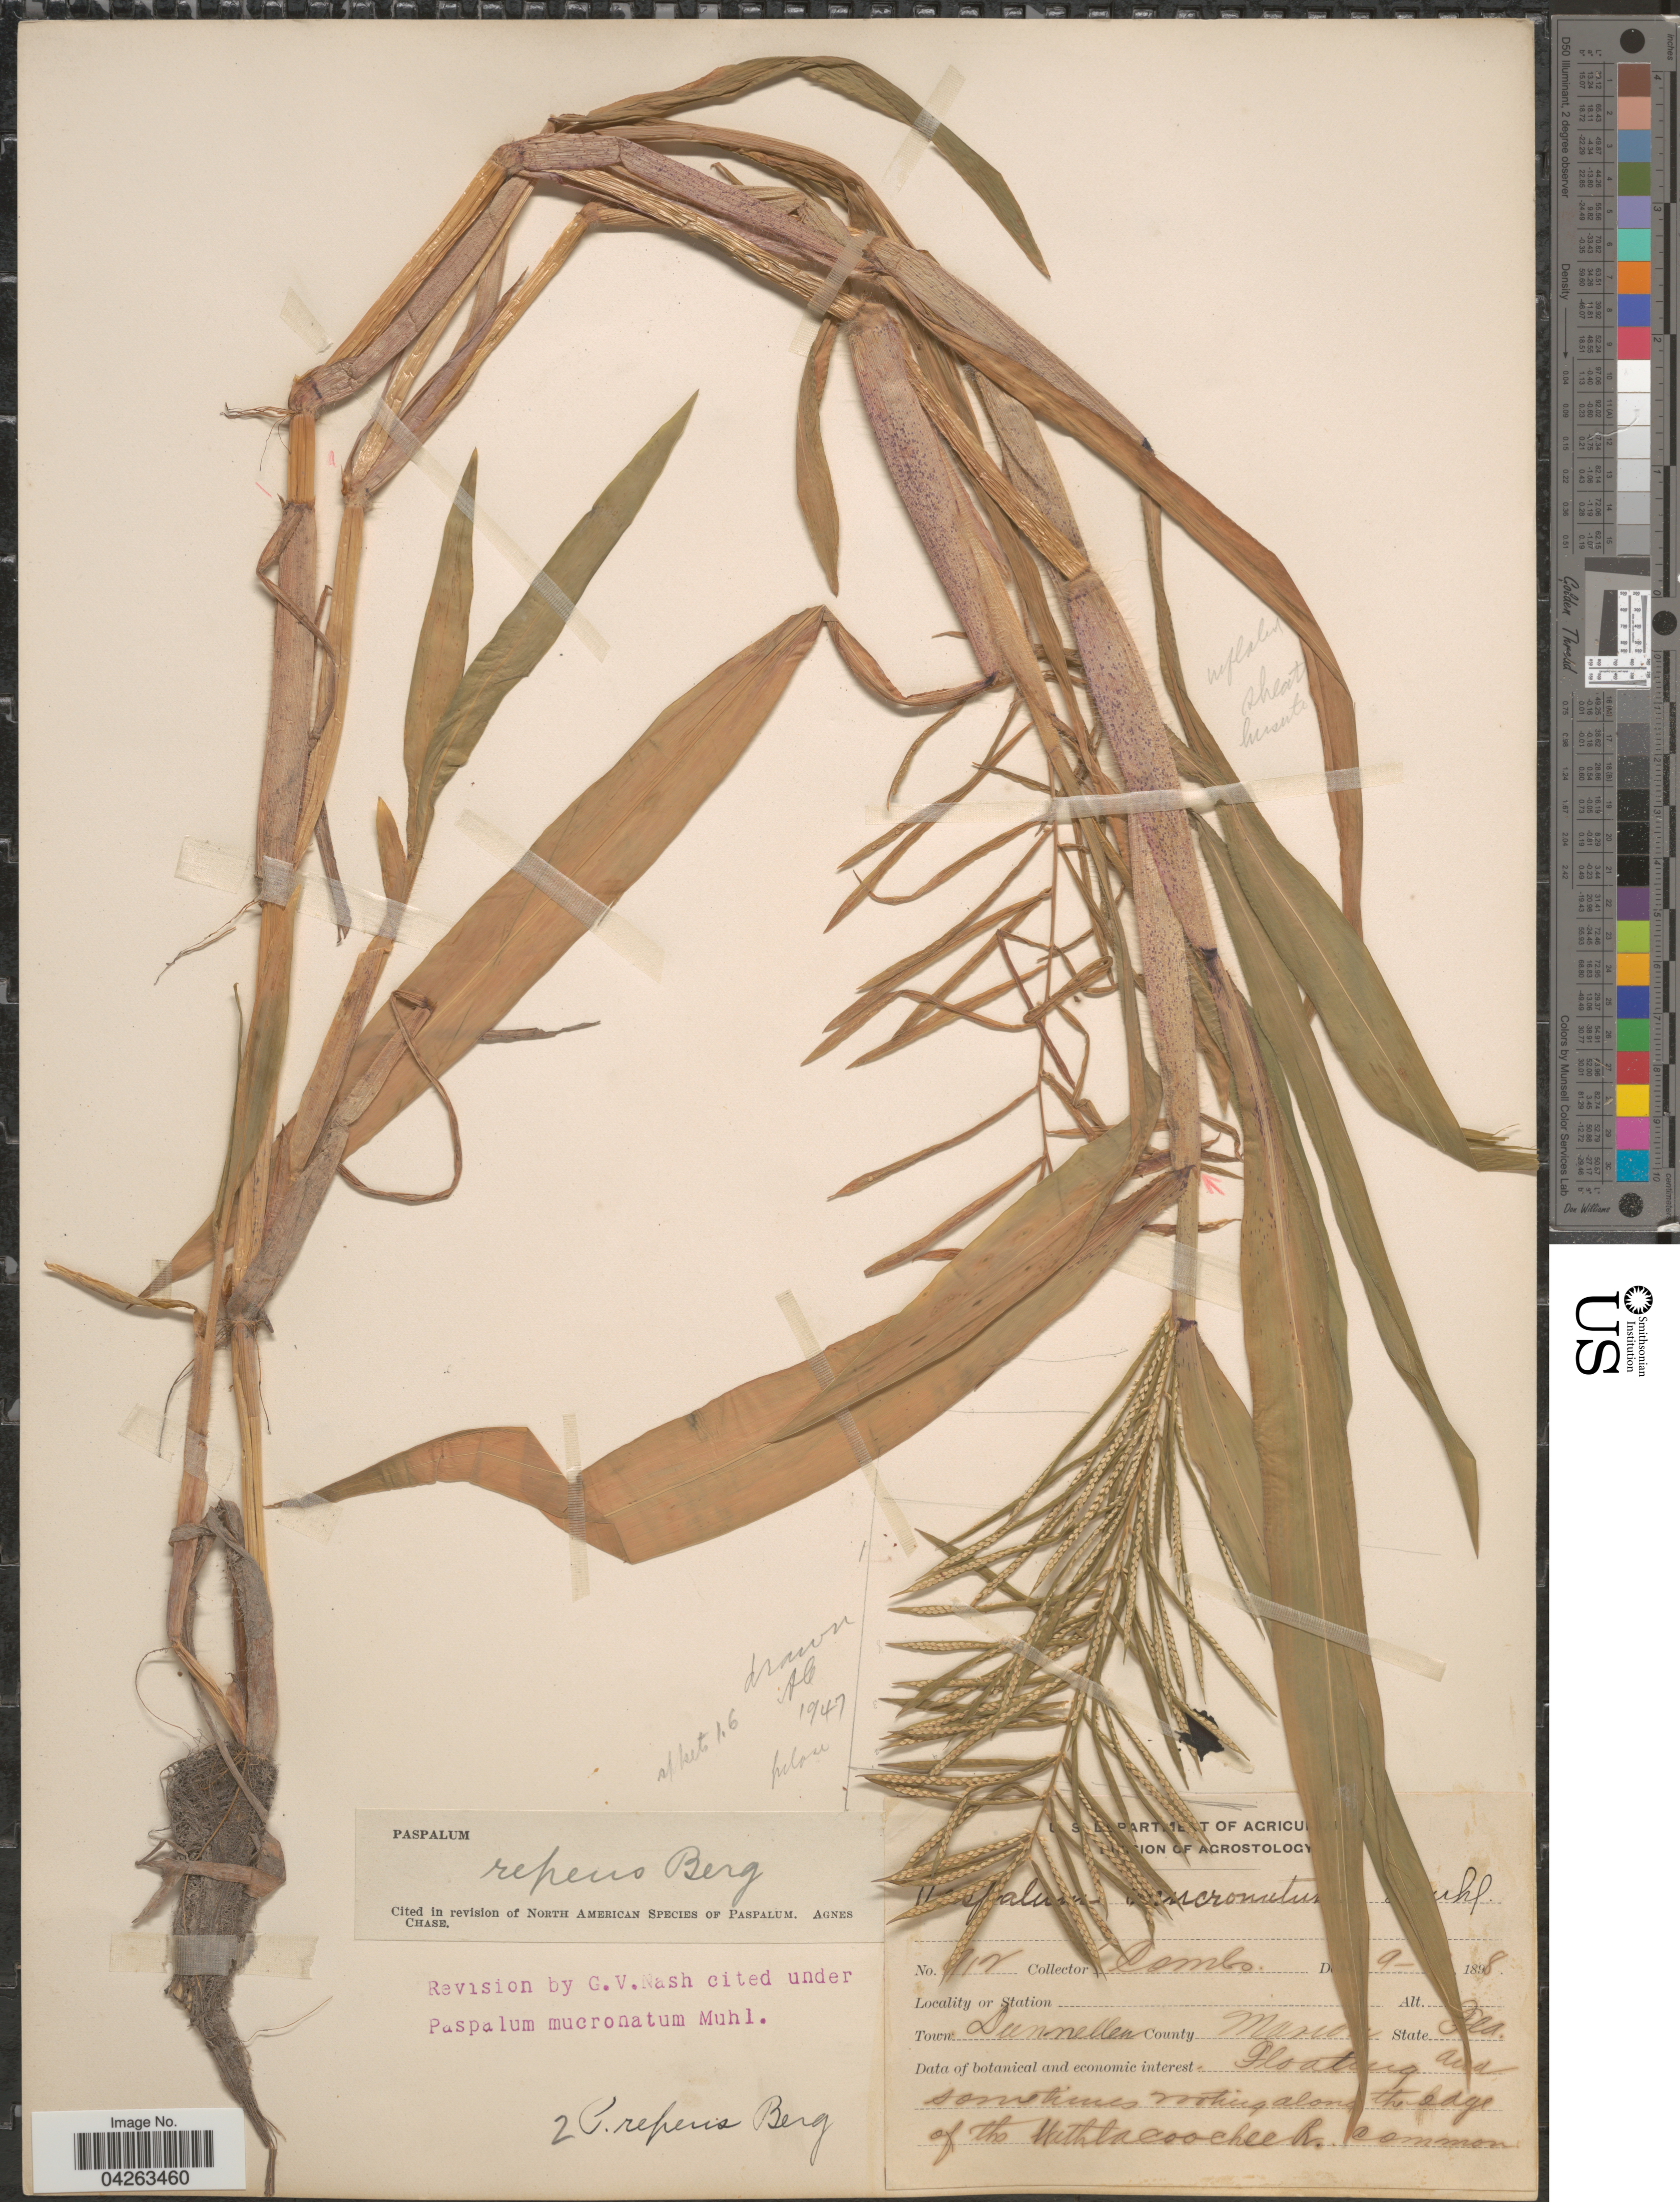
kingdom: Plantae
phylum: Tracheophyta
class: Liliopsida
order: Poales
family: Poaceae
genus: Paspalum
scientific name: Paspalum repens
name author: P.J. Bergius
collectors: -. Combs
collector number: !12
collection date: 1898-09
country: United States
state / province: Florida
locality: Town Dunnellon. County Marion.